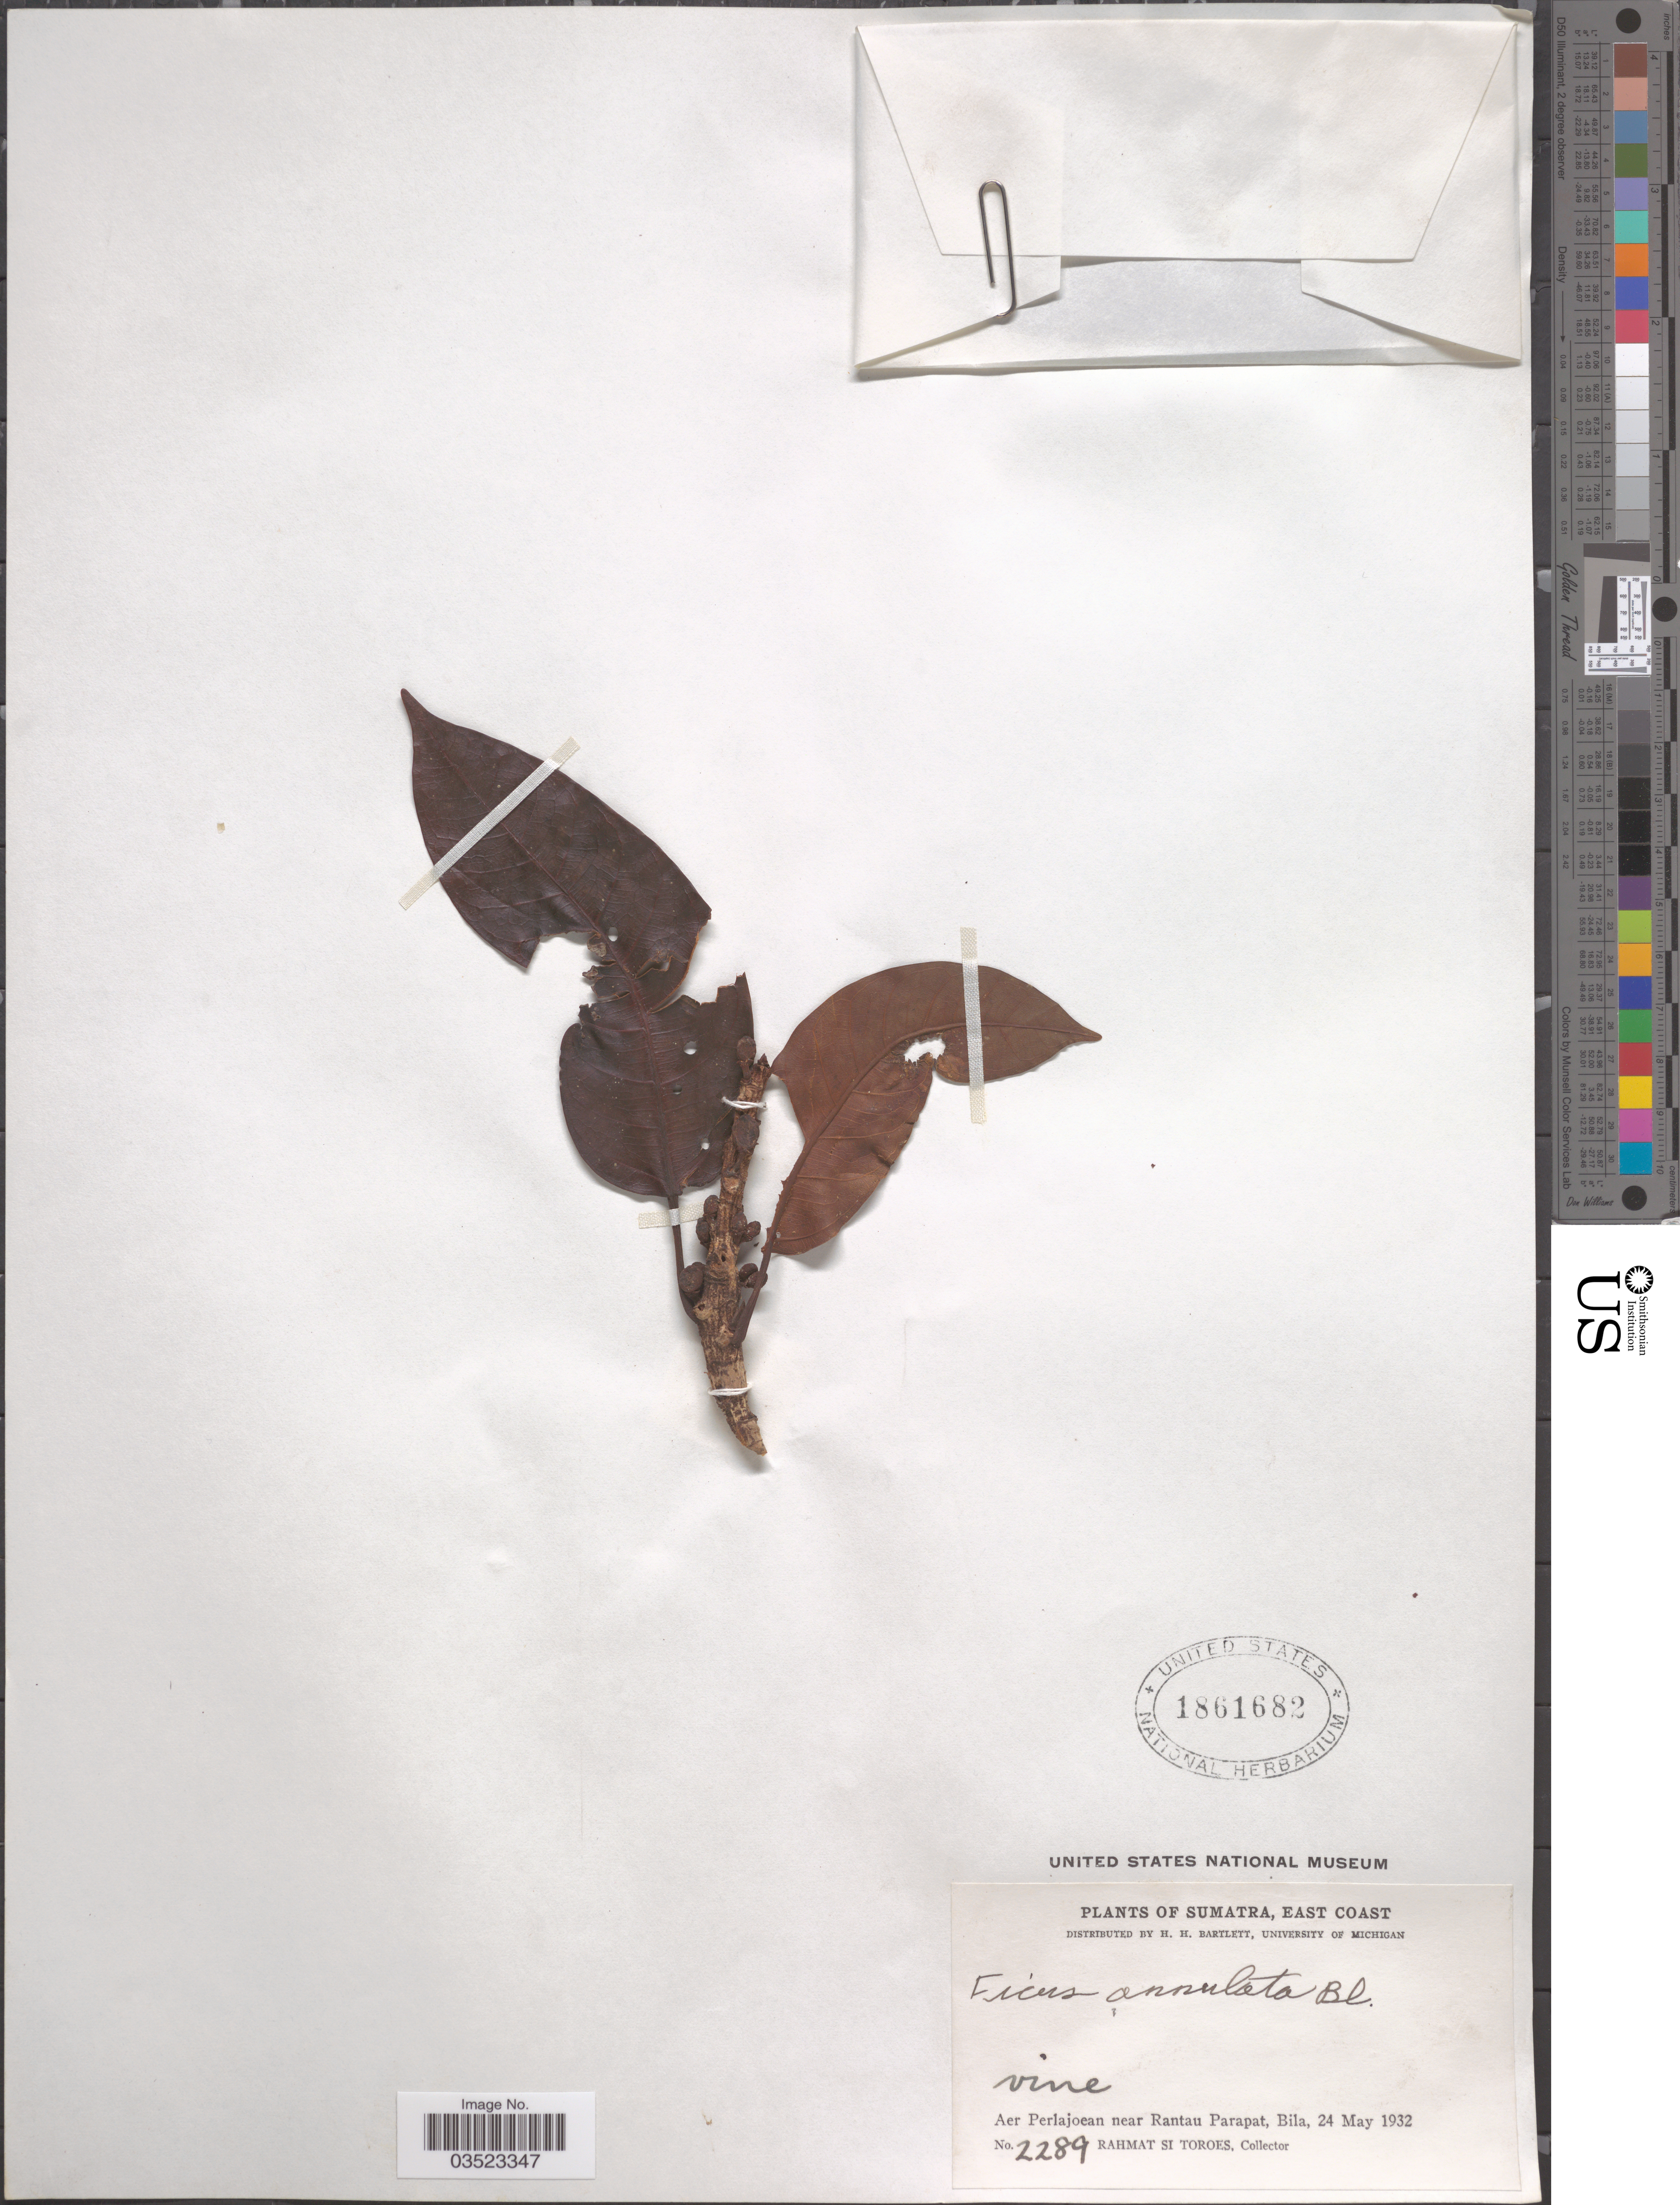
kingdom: Plantae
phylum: Tracheophyta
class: Magnoliopsida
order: Rosales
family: Moraceae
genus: Ficus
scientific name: Ficus annulata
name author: Blume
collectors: Rahmat Si Boeea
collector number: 2289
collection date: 1932-05-24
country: Indonesia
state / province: Sumatra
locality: East Coast. Aer Perlajoean near Rantau Parapat, Bila.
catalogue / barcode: US 1861682